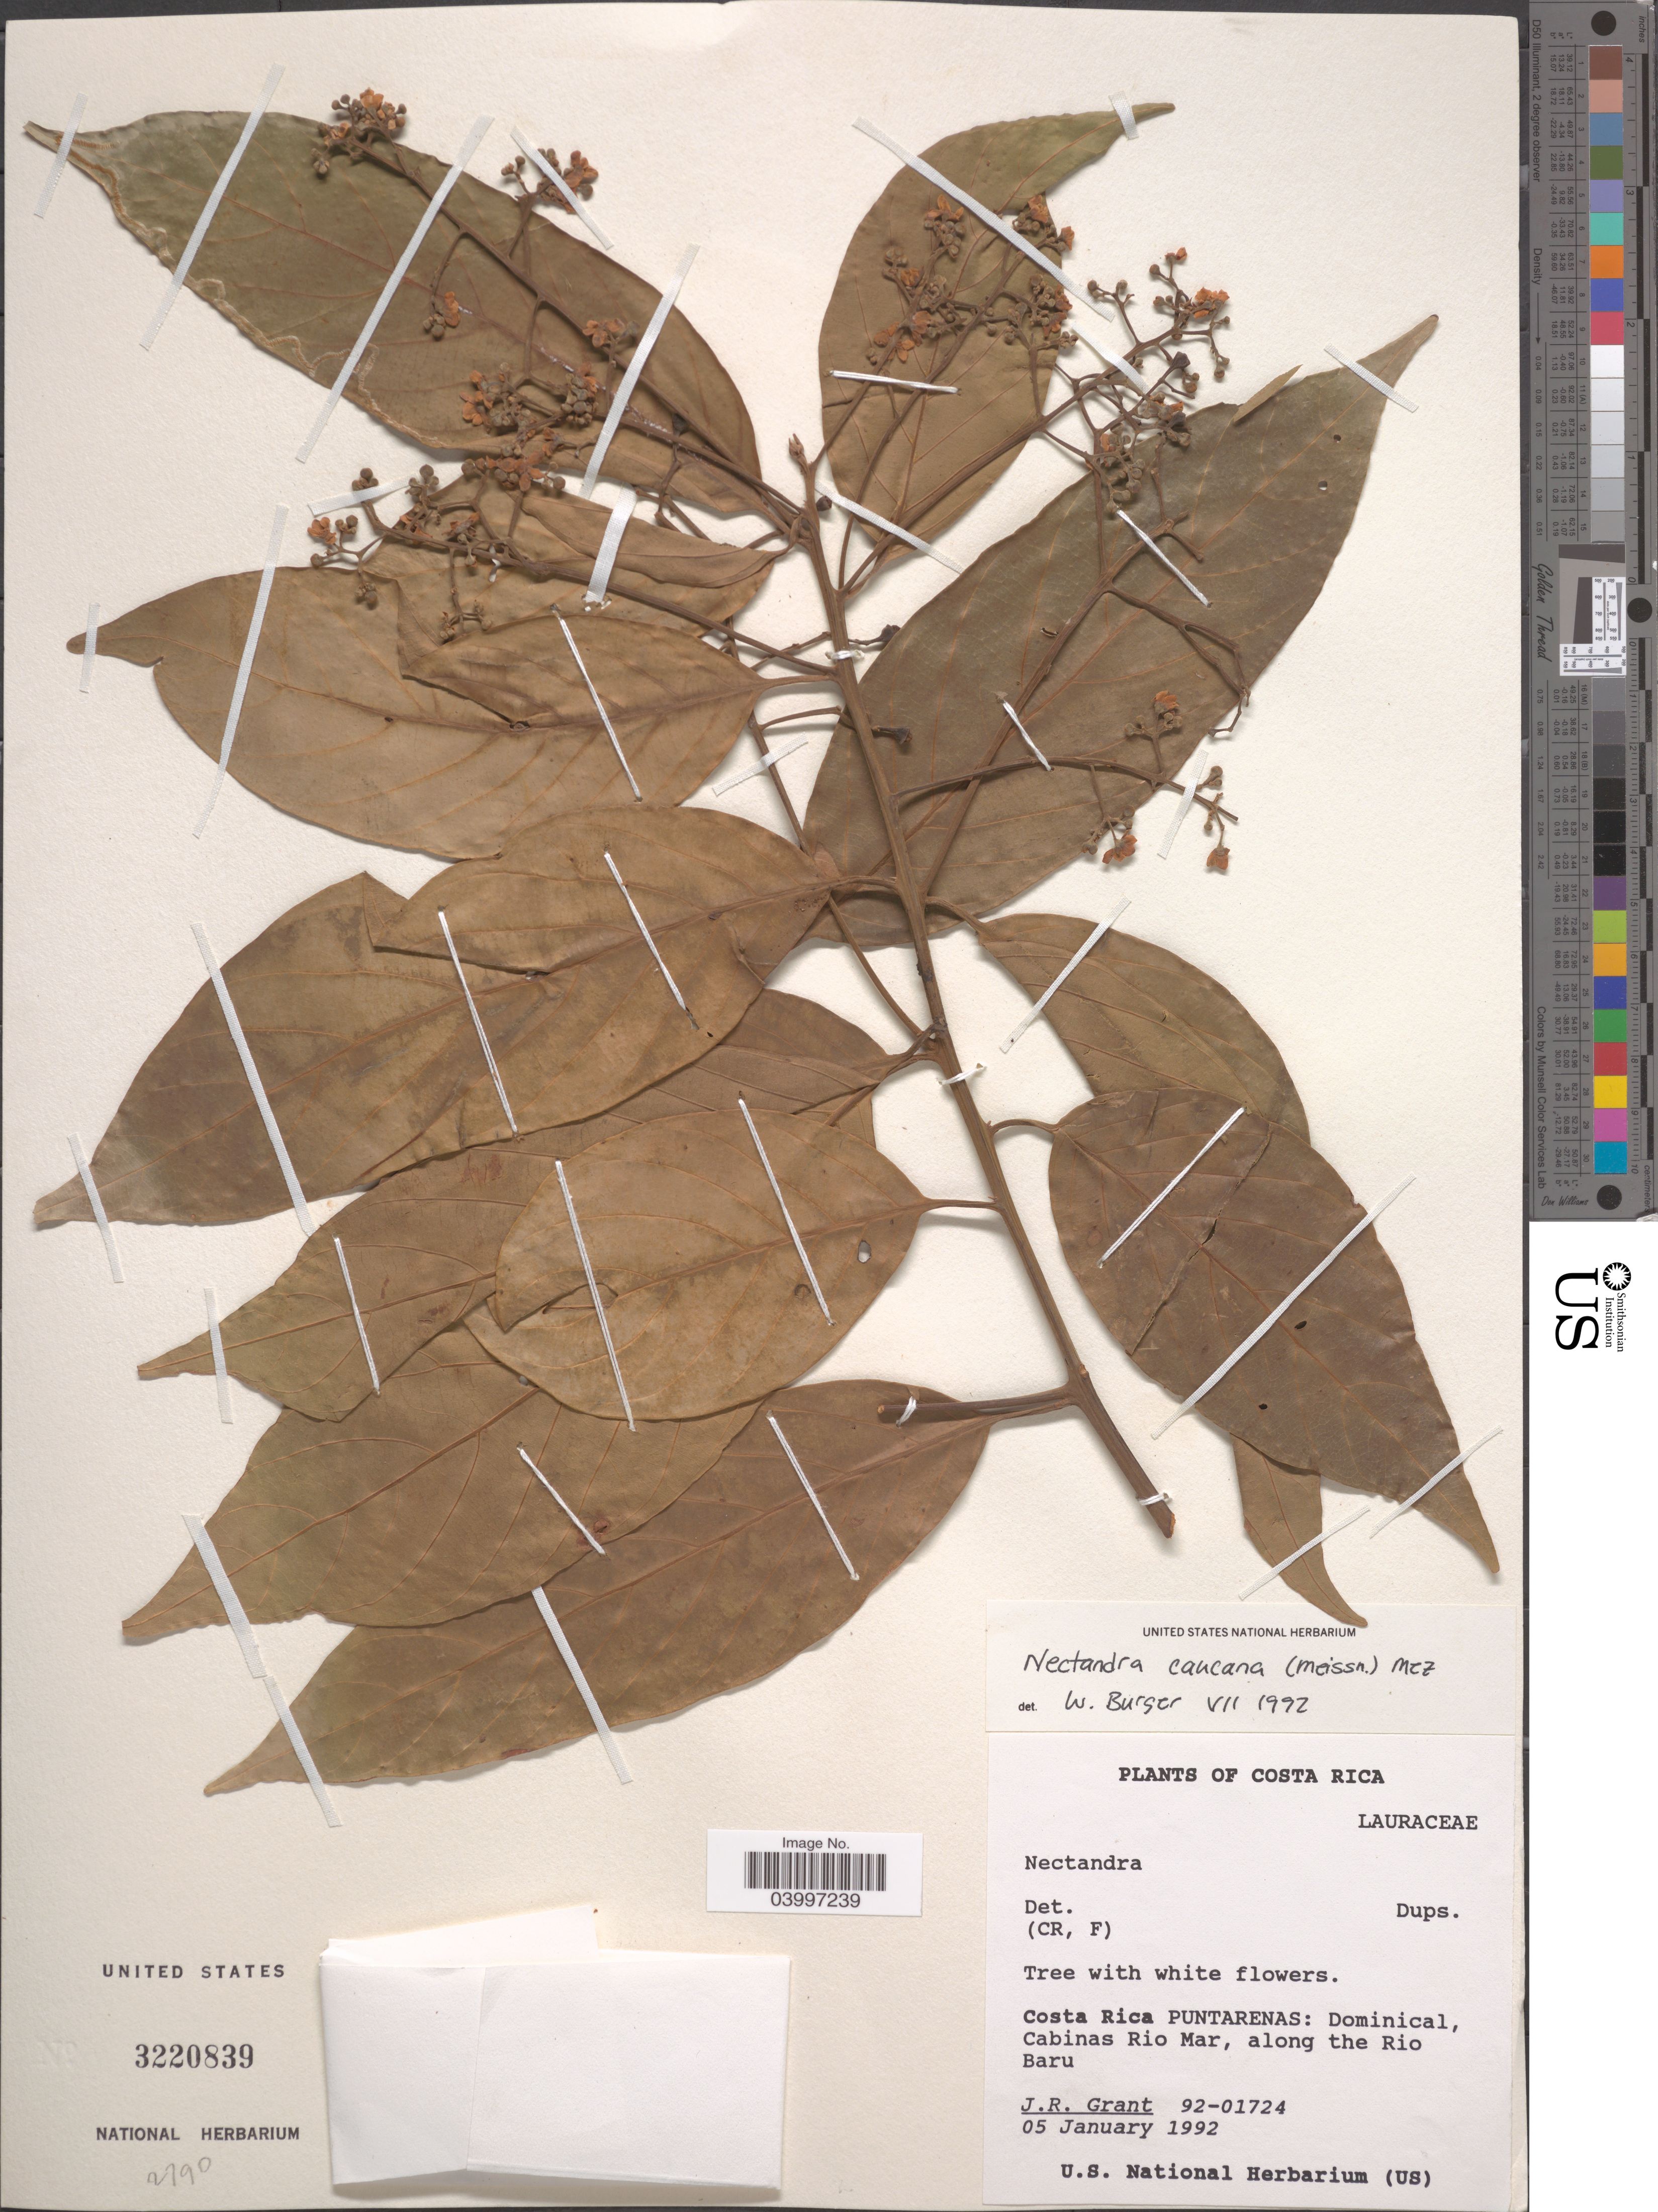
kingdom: Plantae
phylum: Tracheophyta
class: Magnoliopsida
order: Laurales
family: Lauraceae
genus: Nectandra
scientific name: Nectandra caucana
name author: (Meisn.) Mez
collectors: J. Grant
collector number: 92-01724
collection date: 1992-01-05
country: Costa Rica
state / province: Puntarenas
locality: Dominical, Cabinas Rio Mar, along the Rio Baru.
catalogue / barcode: US 3220839